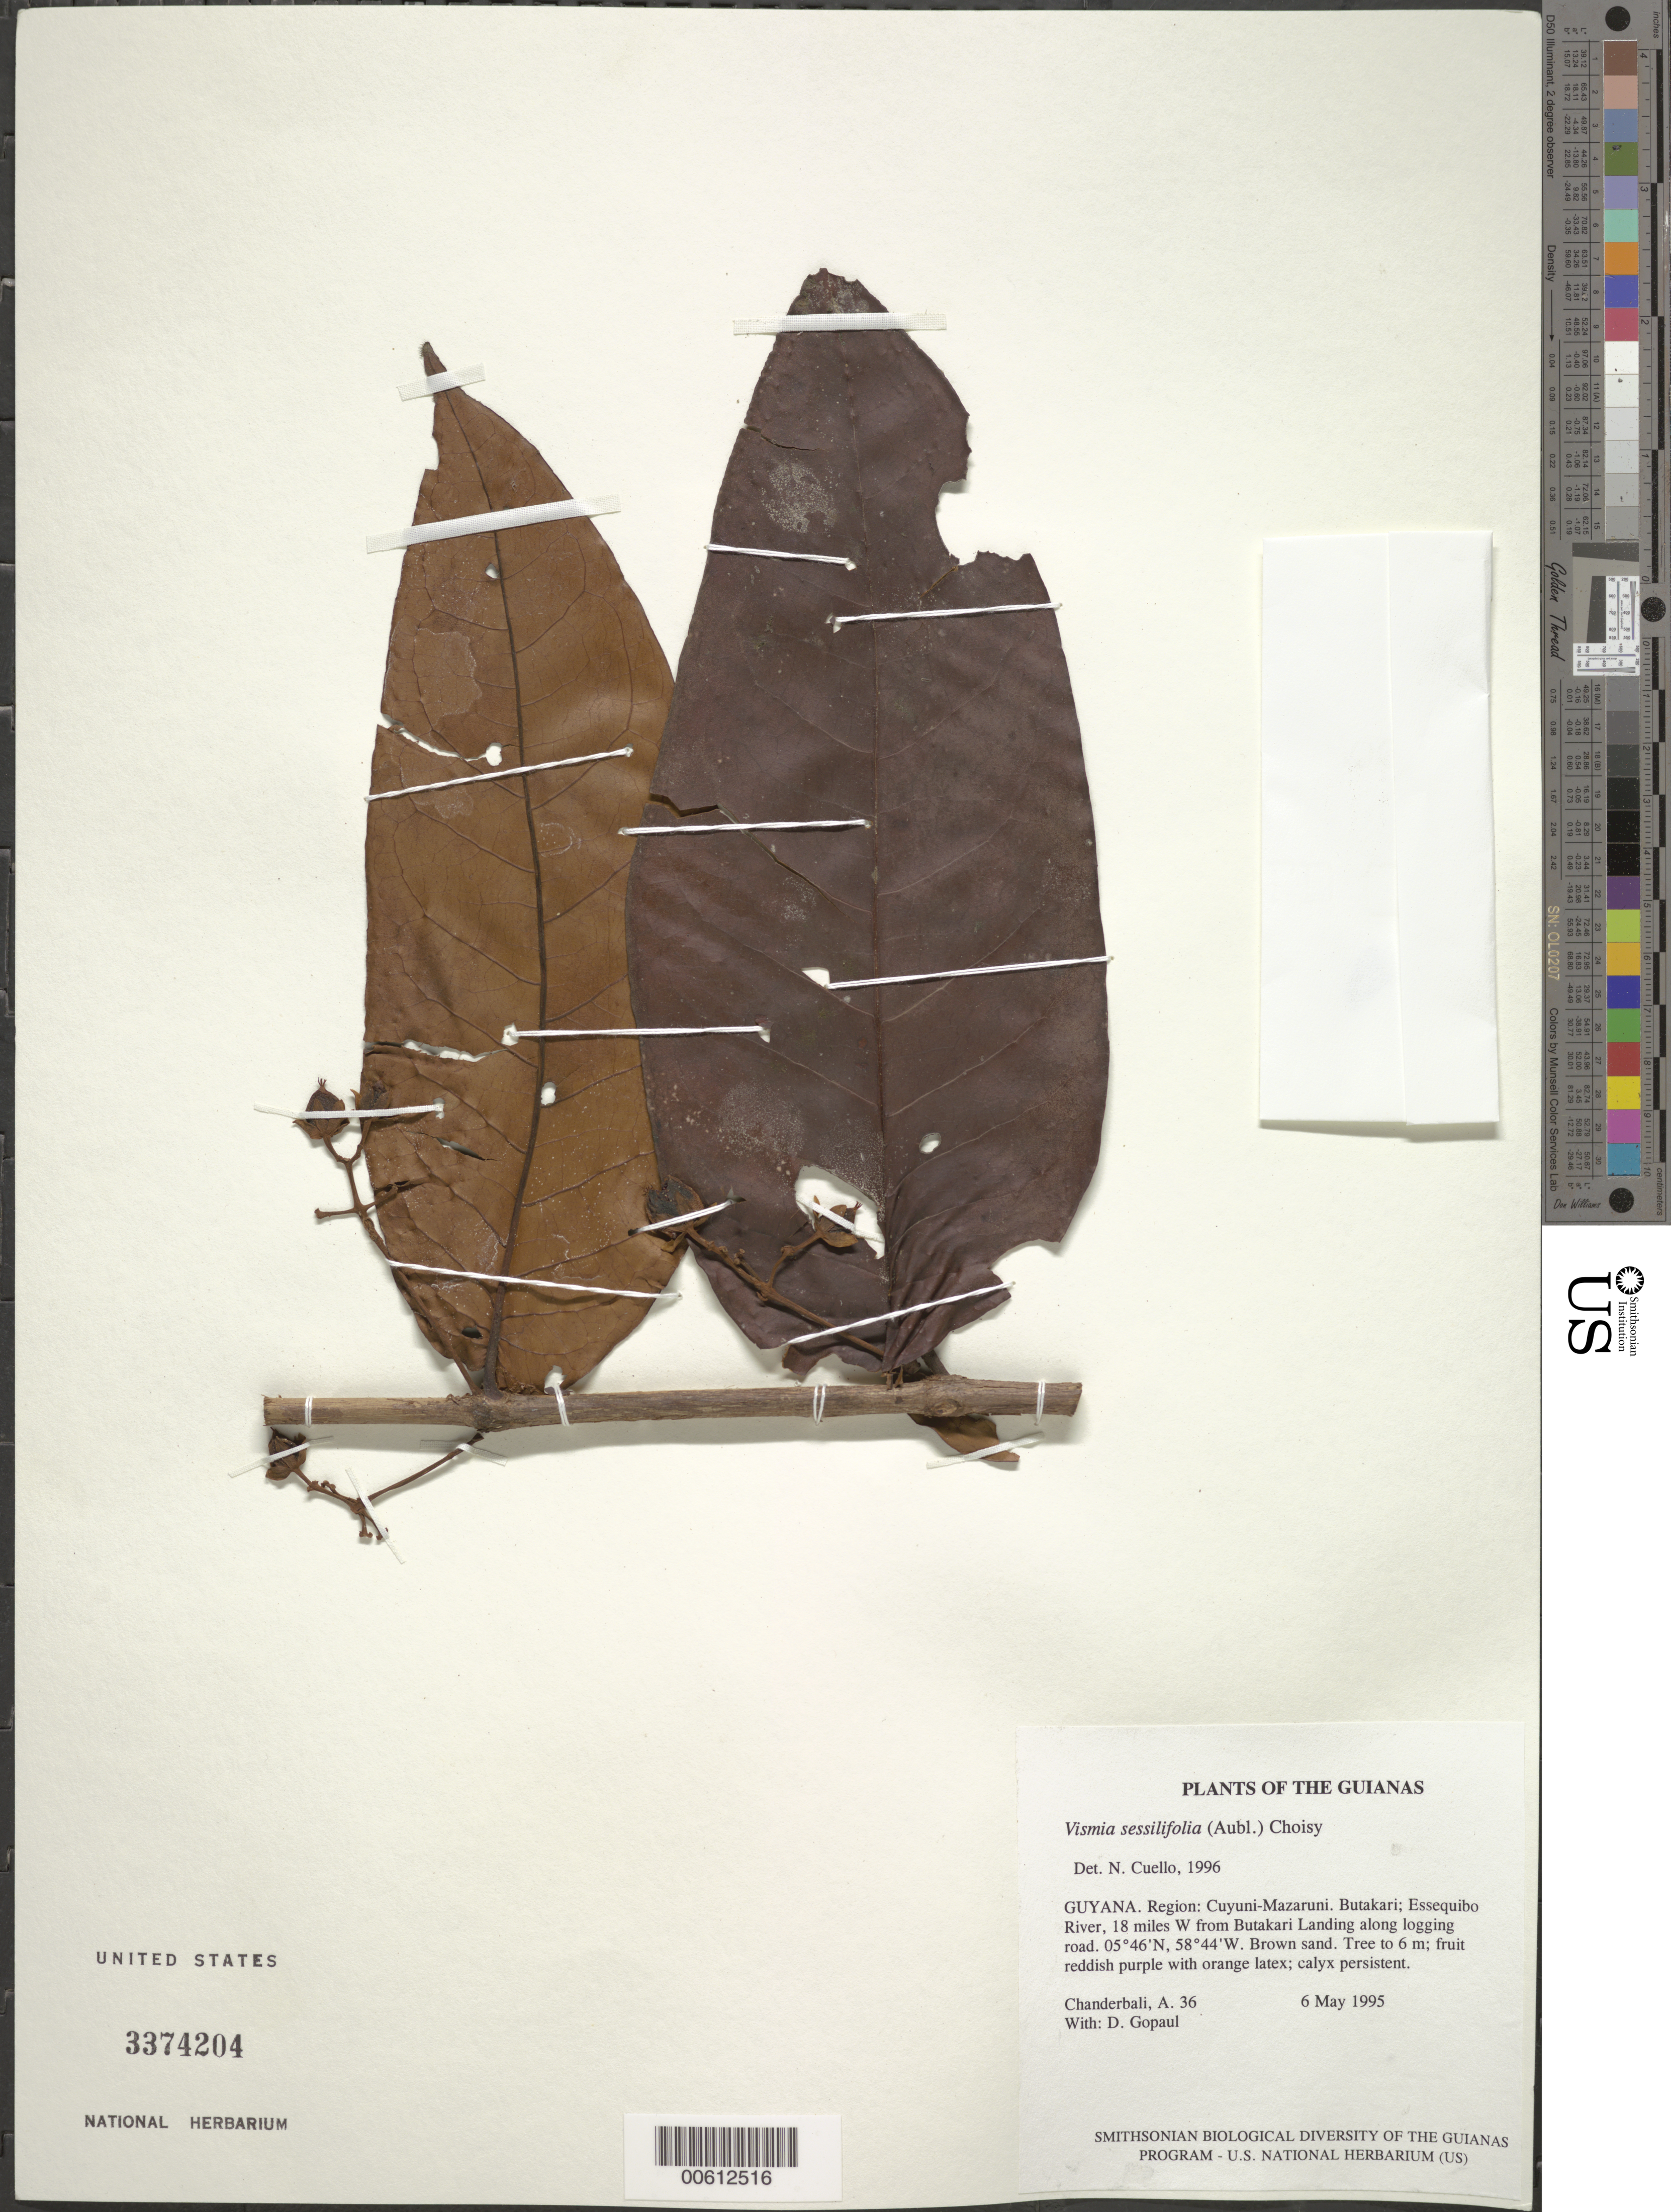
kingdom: Plantae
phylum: Tracheophyta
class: Magnoliopsida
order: Malpighiales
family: Hypericaceae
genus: Vismia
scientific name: Vismia sessilifolia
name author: (Aubl.) Choisy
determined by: Cuello, Nidia L.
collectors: A. S. Chanderbali & D. Gopaul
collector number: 0036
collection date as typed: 6 May 1995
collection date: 1995-05-06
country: Guyana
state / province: Cuyuni-Mazaruni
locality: Butakari; Essequibo River, 18 miles W from Butakari Landing along logging road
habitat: Brown sand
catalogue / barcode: US 3374204